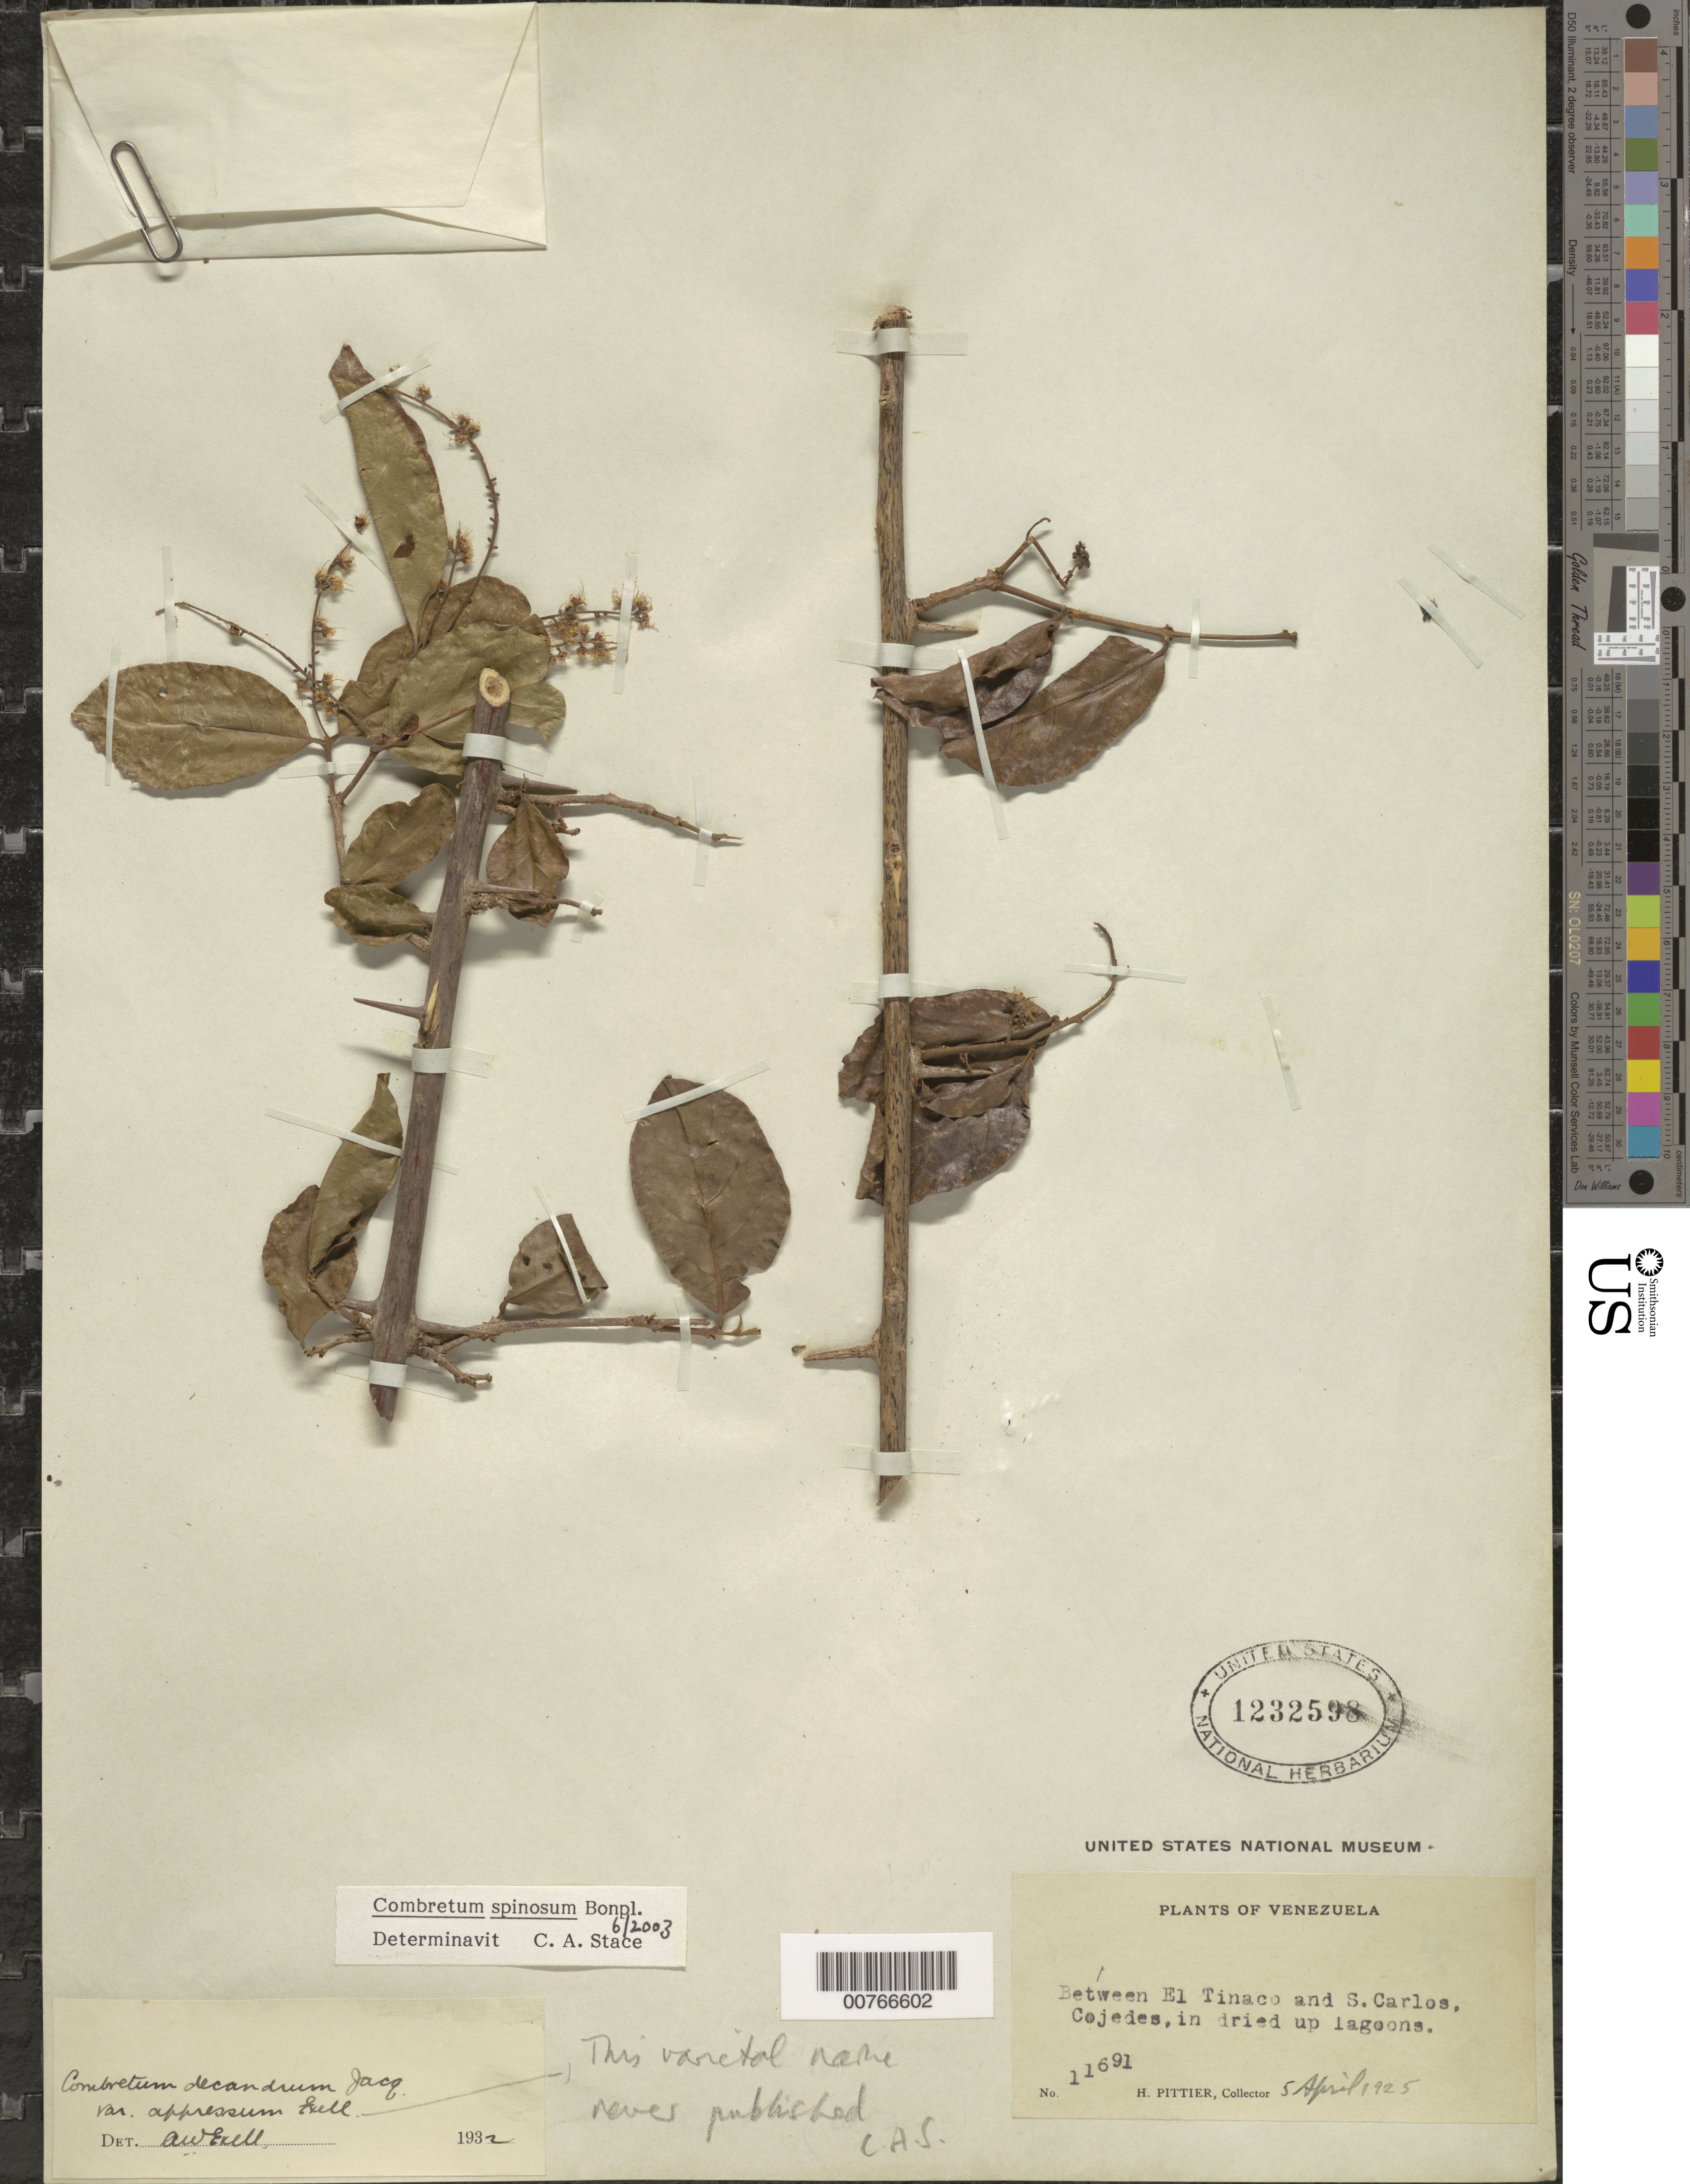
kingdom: Plantae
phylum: Tracheophyta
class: Magnoliopsida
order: Myrtales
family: Combretaceae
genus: Combretum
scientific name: Combretum spinosum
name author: Bonpl.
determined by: Stace, C. A.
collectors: H. F. Pittier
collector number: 11691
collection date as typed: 5-Apr-25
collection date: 1925-04-05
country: Venezuela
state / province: Amazonas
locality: El Tinaco to S. Carlos, Cojedes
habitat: In dried up lagoons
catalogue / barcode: US 1232598